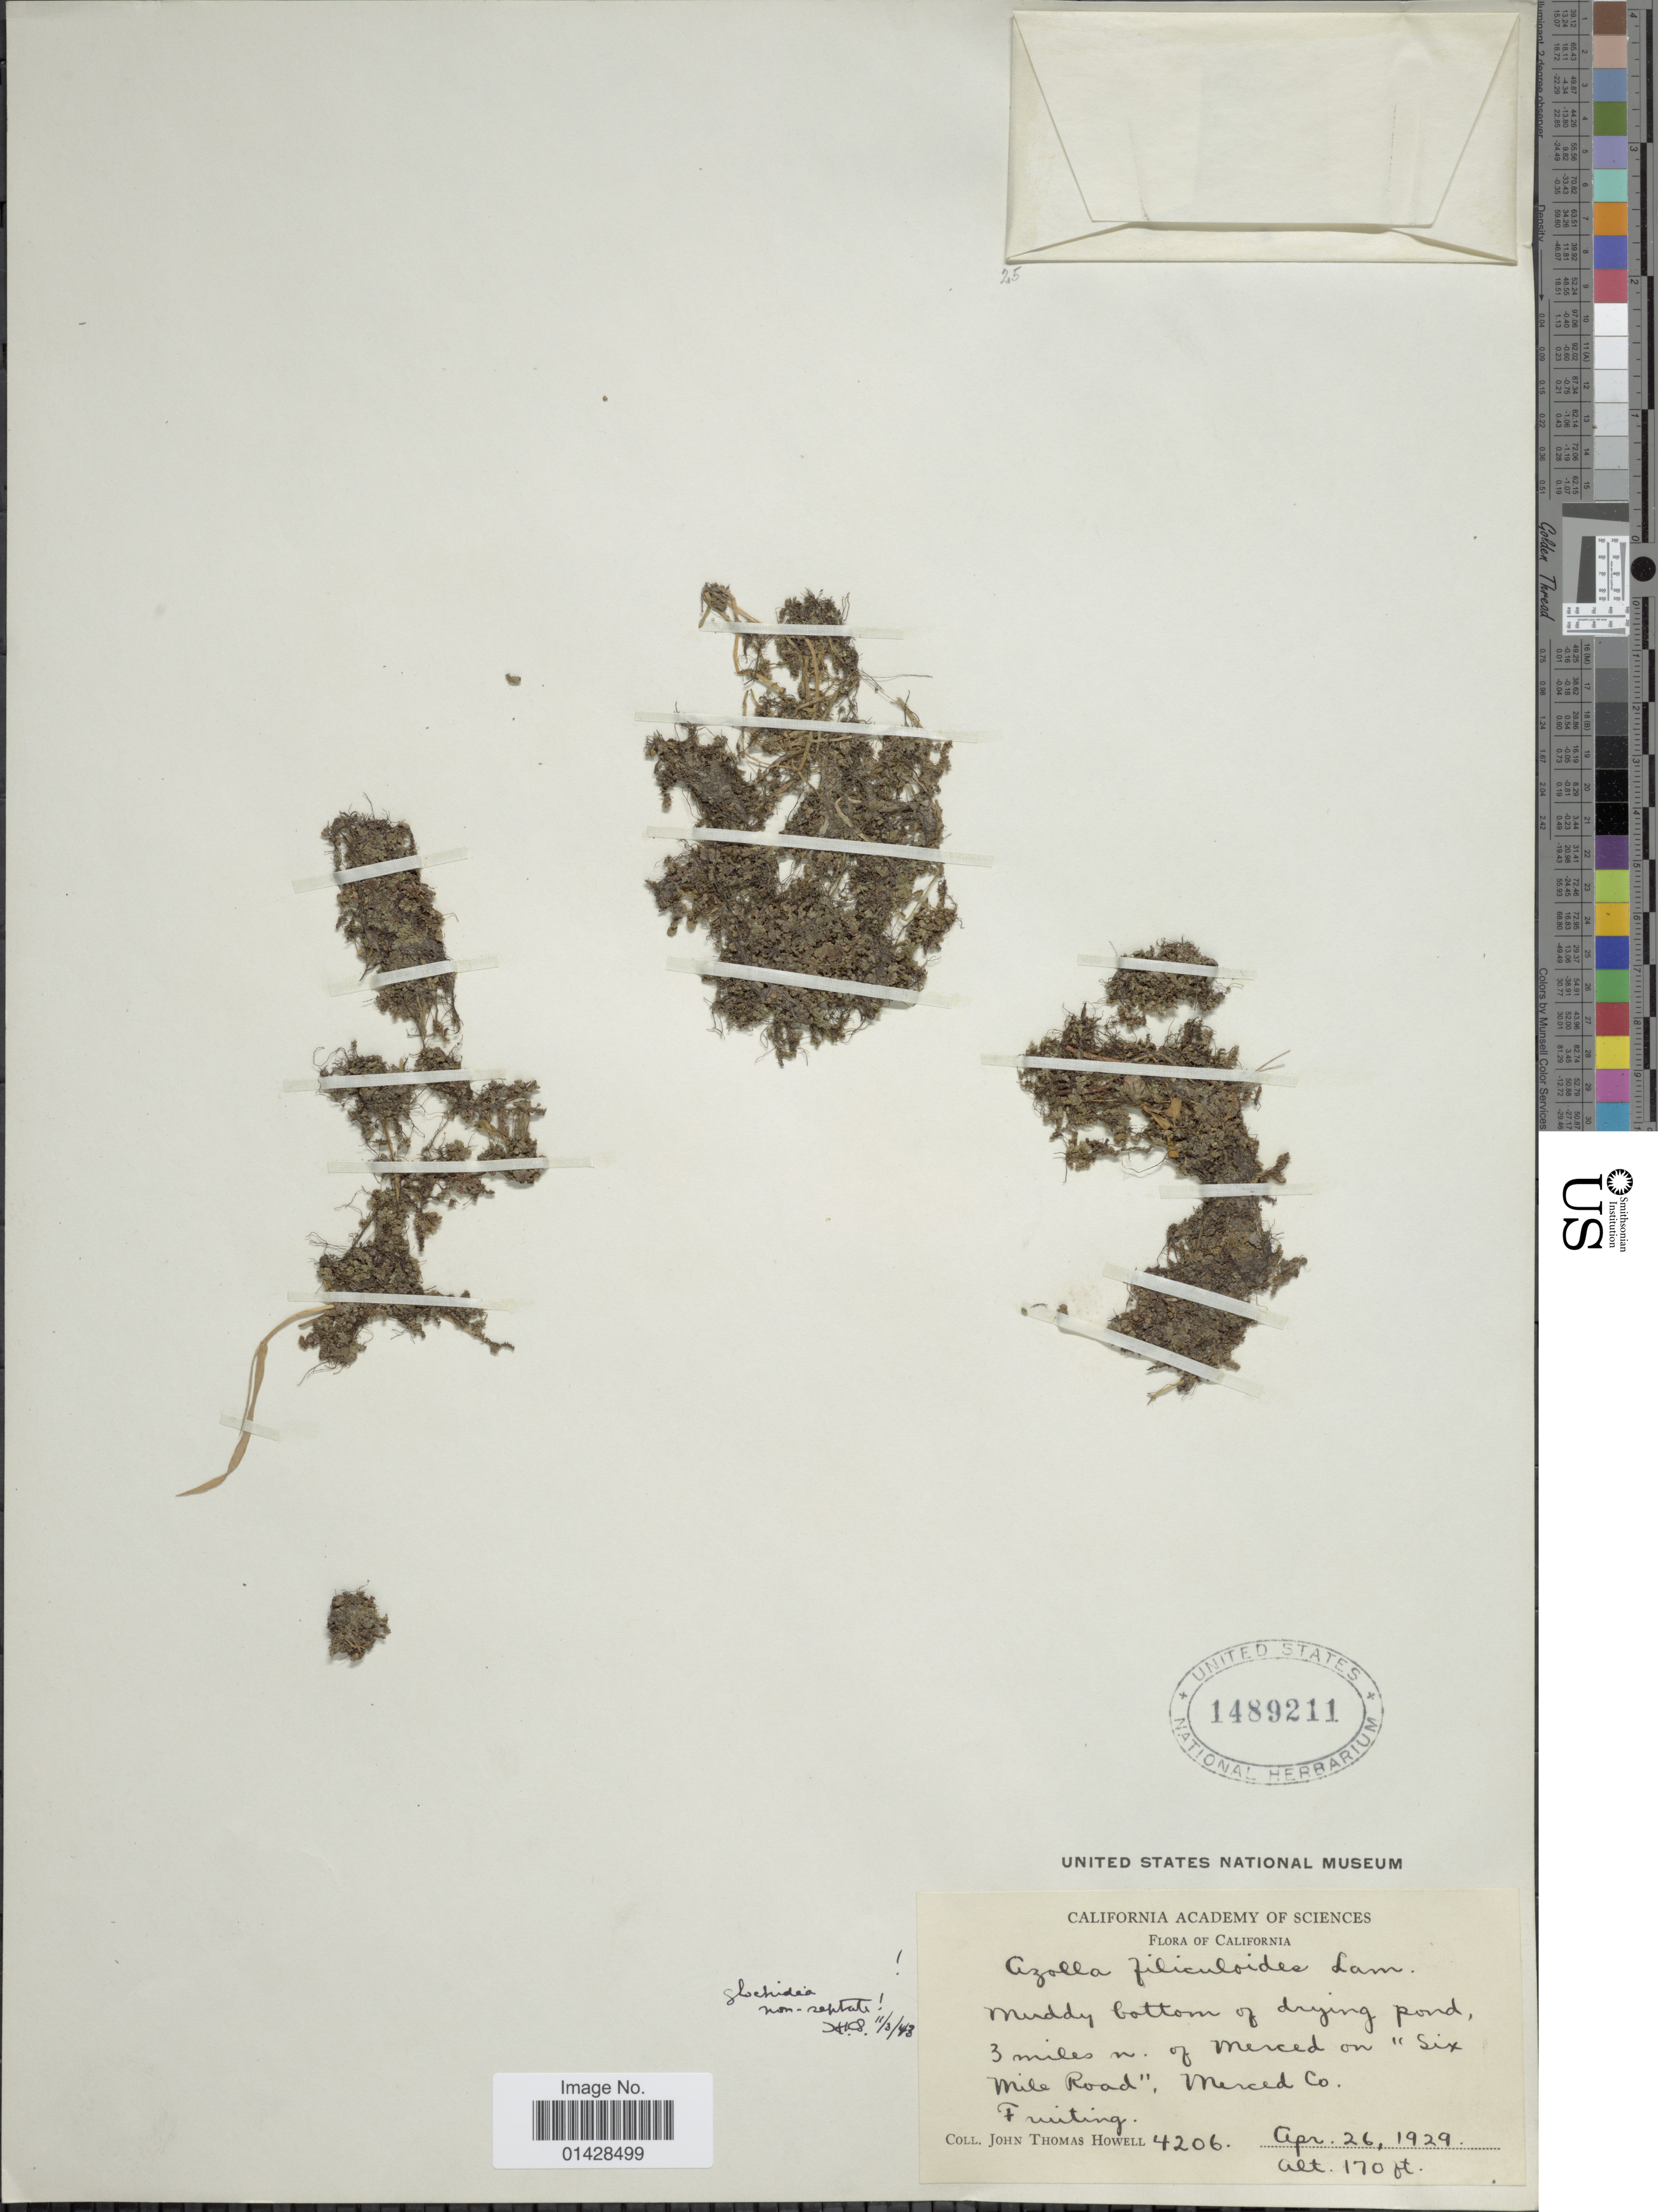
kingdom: Plantae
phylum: Tracheophyta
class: Polypodiopsida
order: Salviniales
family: Salviniaceae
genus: Azolla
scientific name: Azolla filiculoides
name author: Lam.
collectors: J. T. Howell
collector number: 4206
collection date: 1929-04-26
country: United States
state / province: California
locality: Muddy bottom of drying pond, 3 miles n. of Merced on "Six Mile Road". Merced Co.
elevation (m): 52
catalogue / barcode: US 1489211